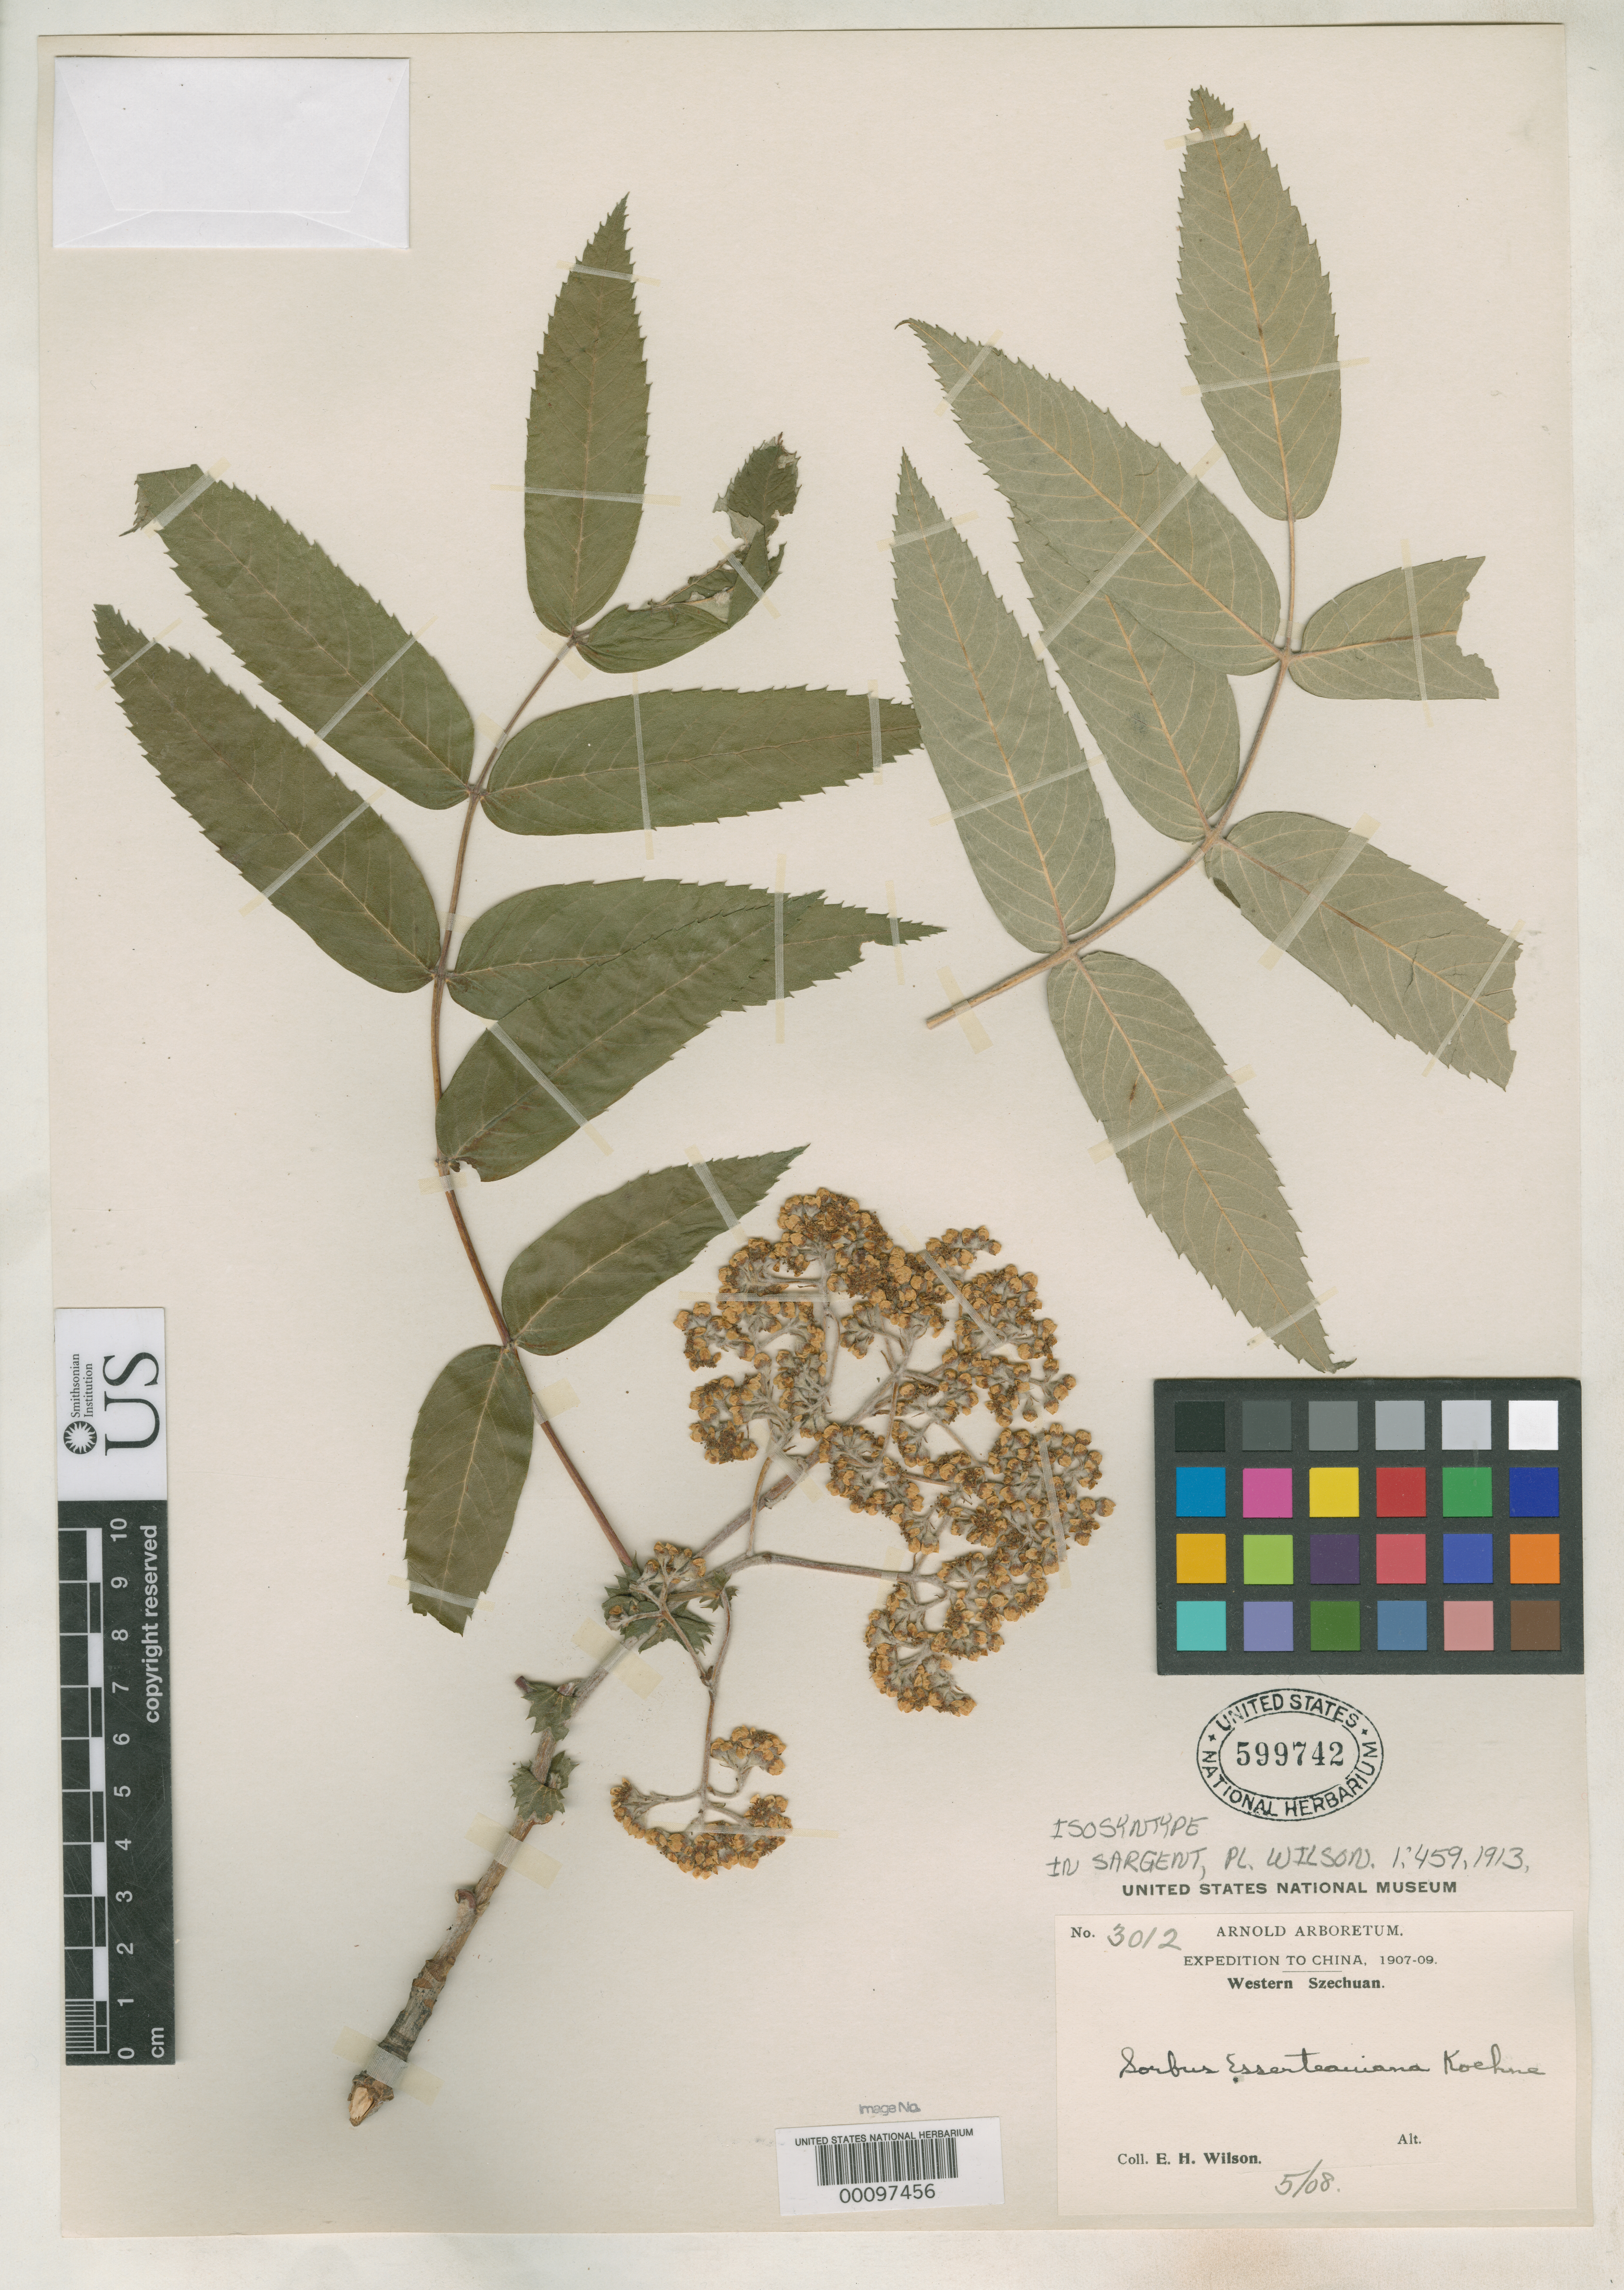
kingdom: Plantae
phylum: Tracheophyta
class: Magnoliopsida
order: Rosales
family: Rosaceae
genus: Sorbus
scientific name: Sorbus asserteaniana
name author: Koehne in Sarg.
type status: Syntype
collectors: E. H. Wilson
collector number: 3012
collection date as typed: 22 Jun 1908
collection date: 1908-06-22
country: China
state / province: Sichuan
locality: Chiu-ting-shan.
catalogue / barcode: US 599742